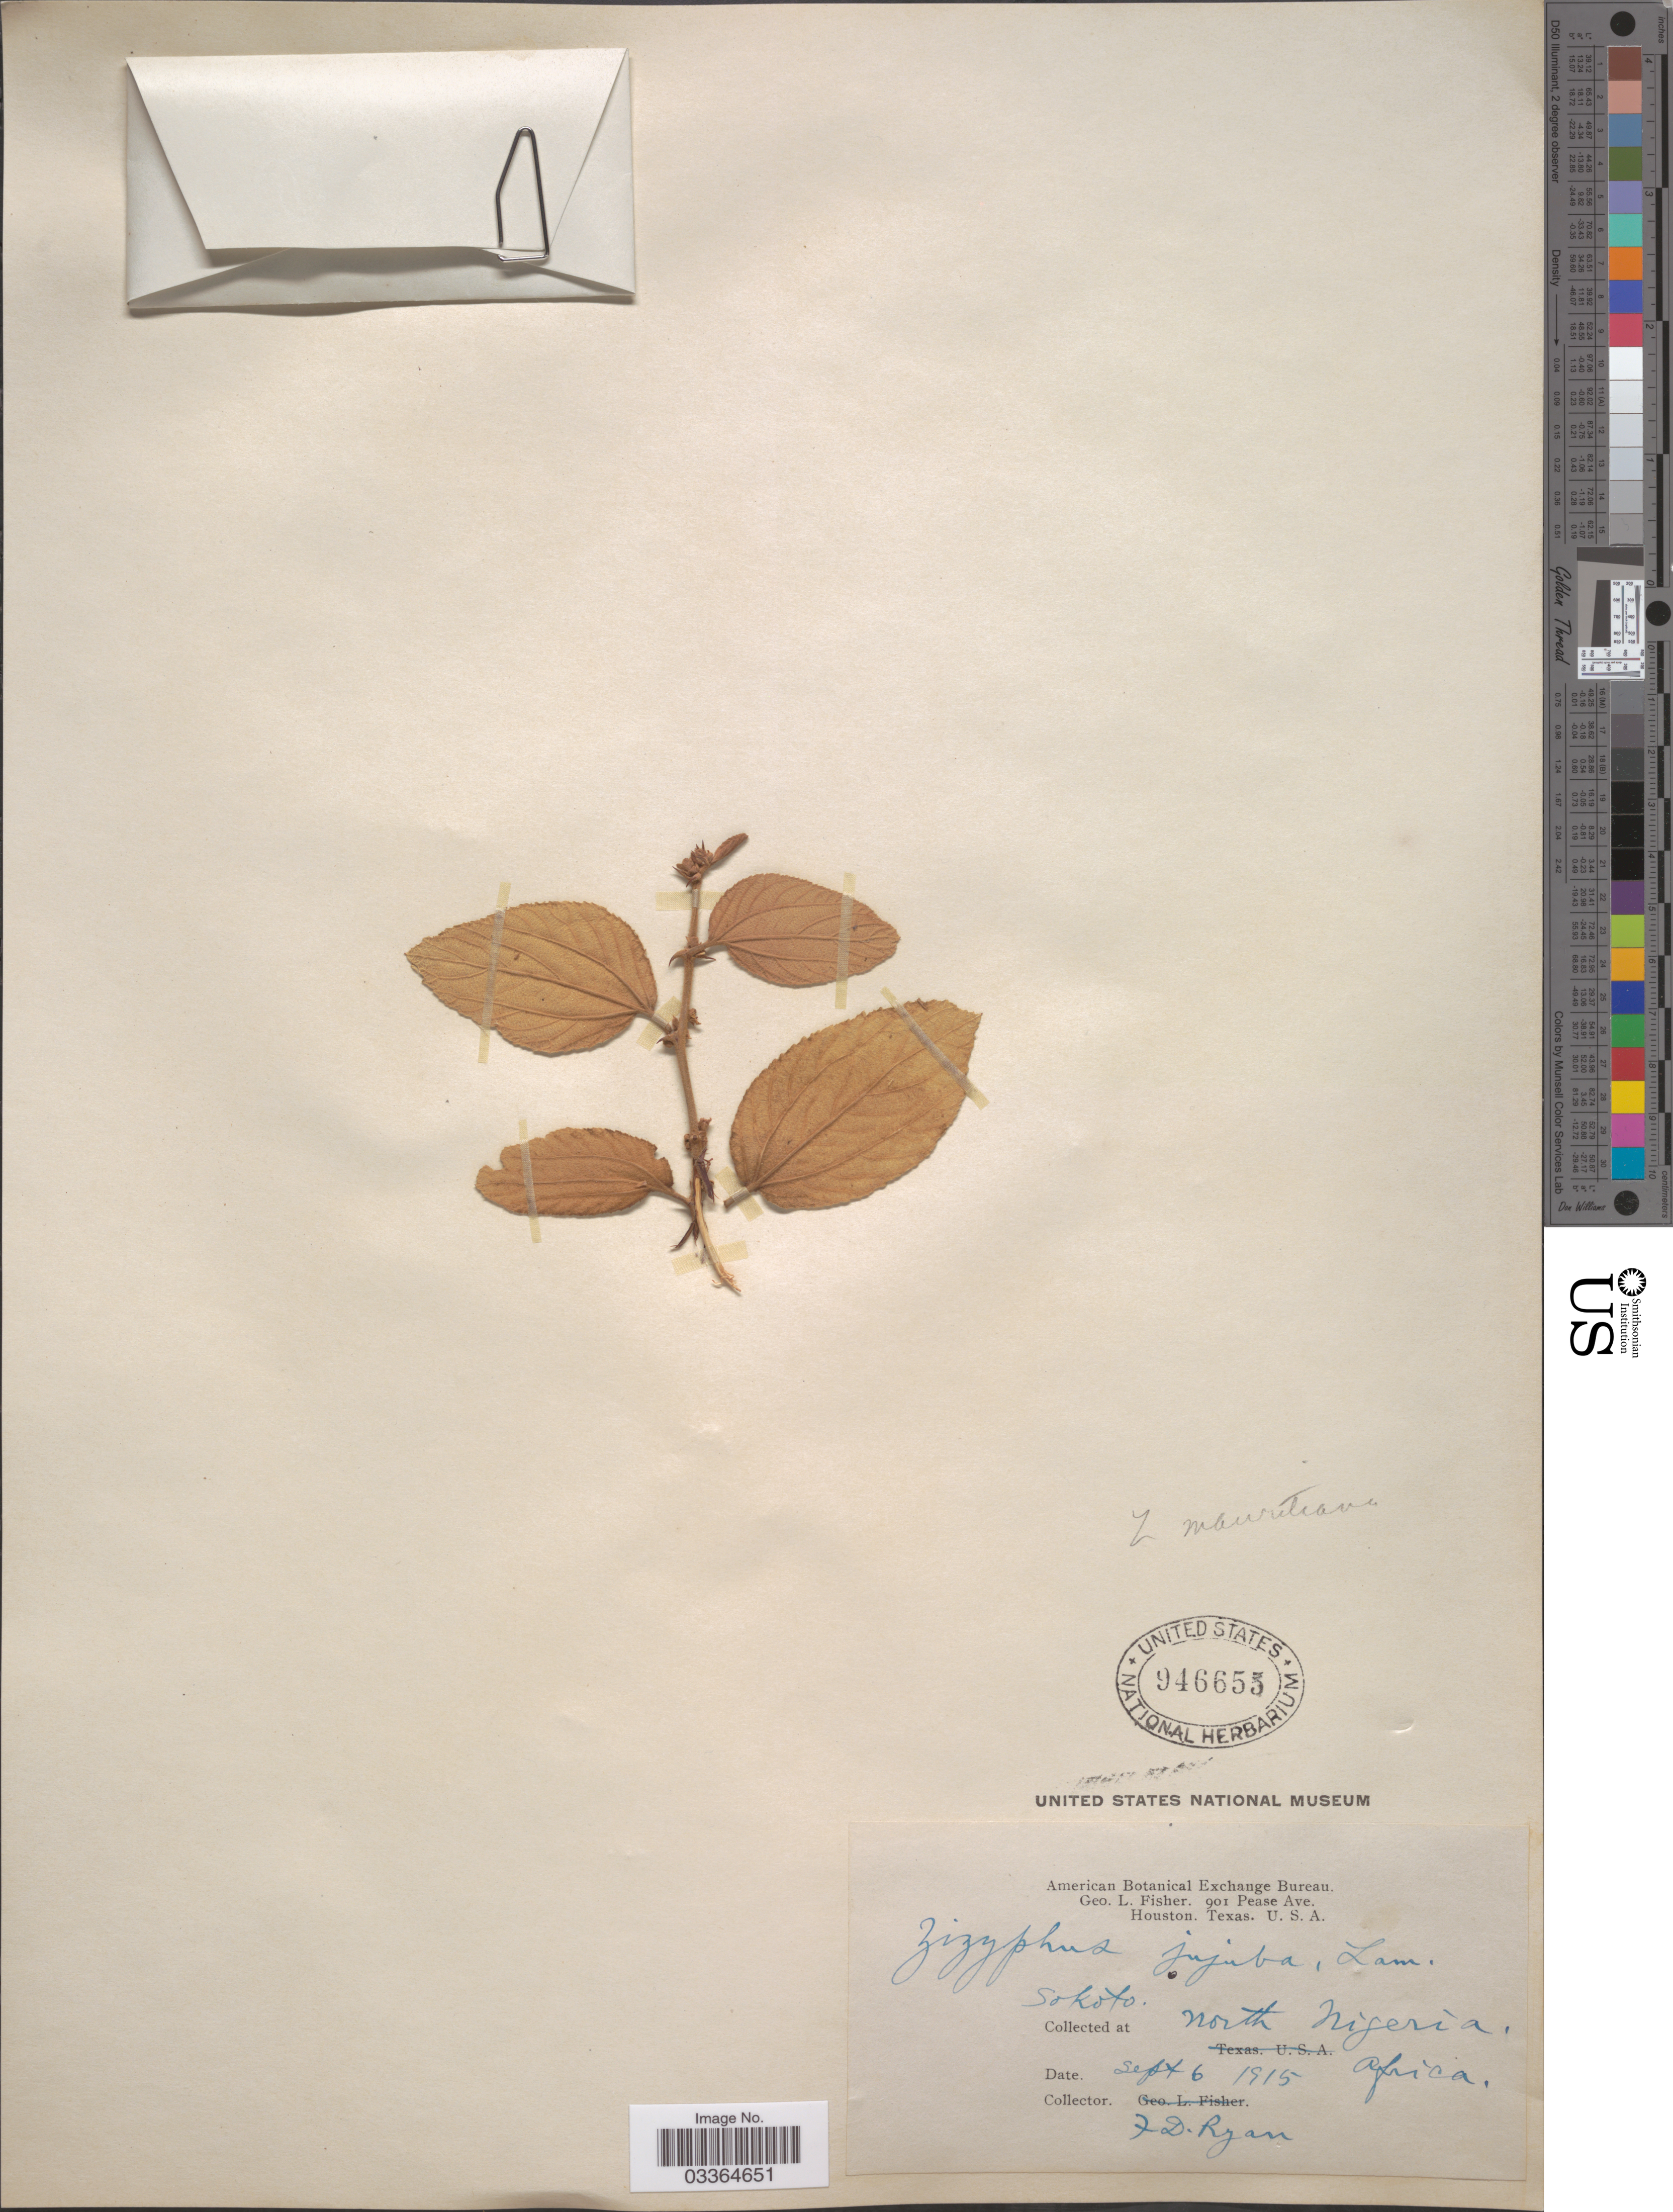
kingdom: Plantae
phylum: Tracheophyta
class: Magnoliopsida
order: Rosales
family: Rhamnaceae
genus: Ziziphus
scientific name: Ziziphus mauritiana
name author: Lam.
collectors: F. Ryan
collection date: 1915-09-06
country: Nigeria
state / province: Sokoto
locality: Sokoto, North Nigeria.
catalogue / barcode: US 946655